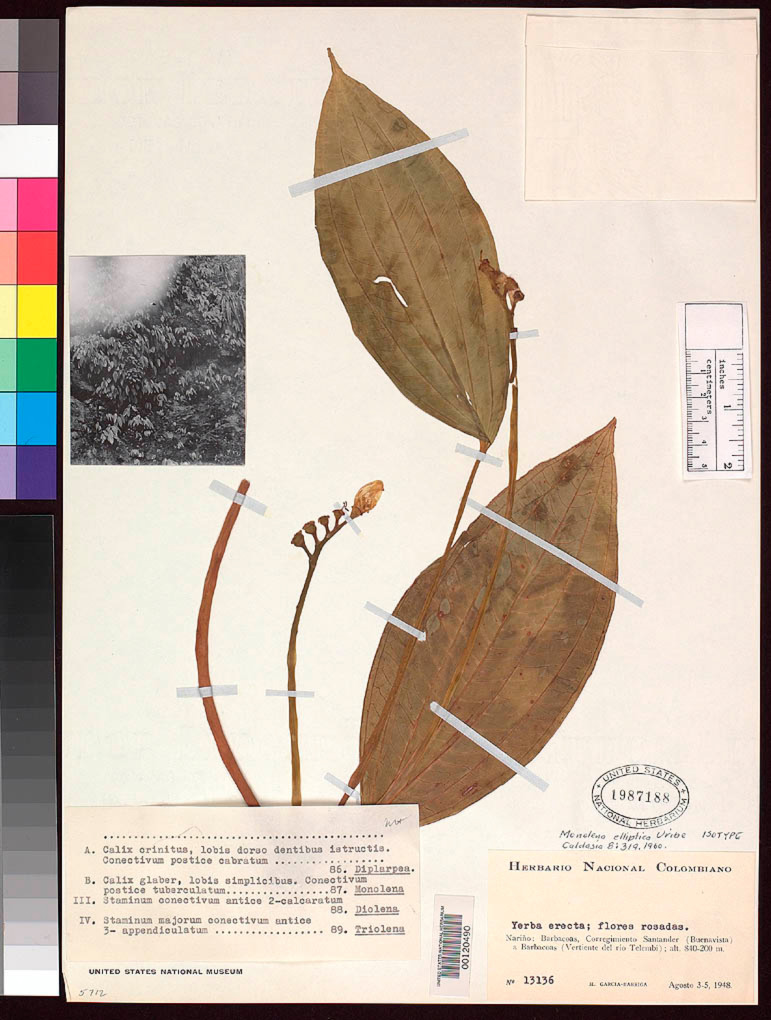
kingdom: Plantae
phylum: Tracheophyta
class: Magnoliopsida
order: Myrtales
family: Melastomataceae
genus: Monolena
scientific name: Monolena elliptica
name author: L. Uribe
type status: Isotype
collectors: H. García Barriga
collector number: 13136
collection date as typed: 03 Aug 1948 to 05 Aug 1948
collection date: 1948-08-03/1948-08-05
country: Colombia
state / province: Nariño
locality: Barbacoas.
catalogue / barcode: US 1987188